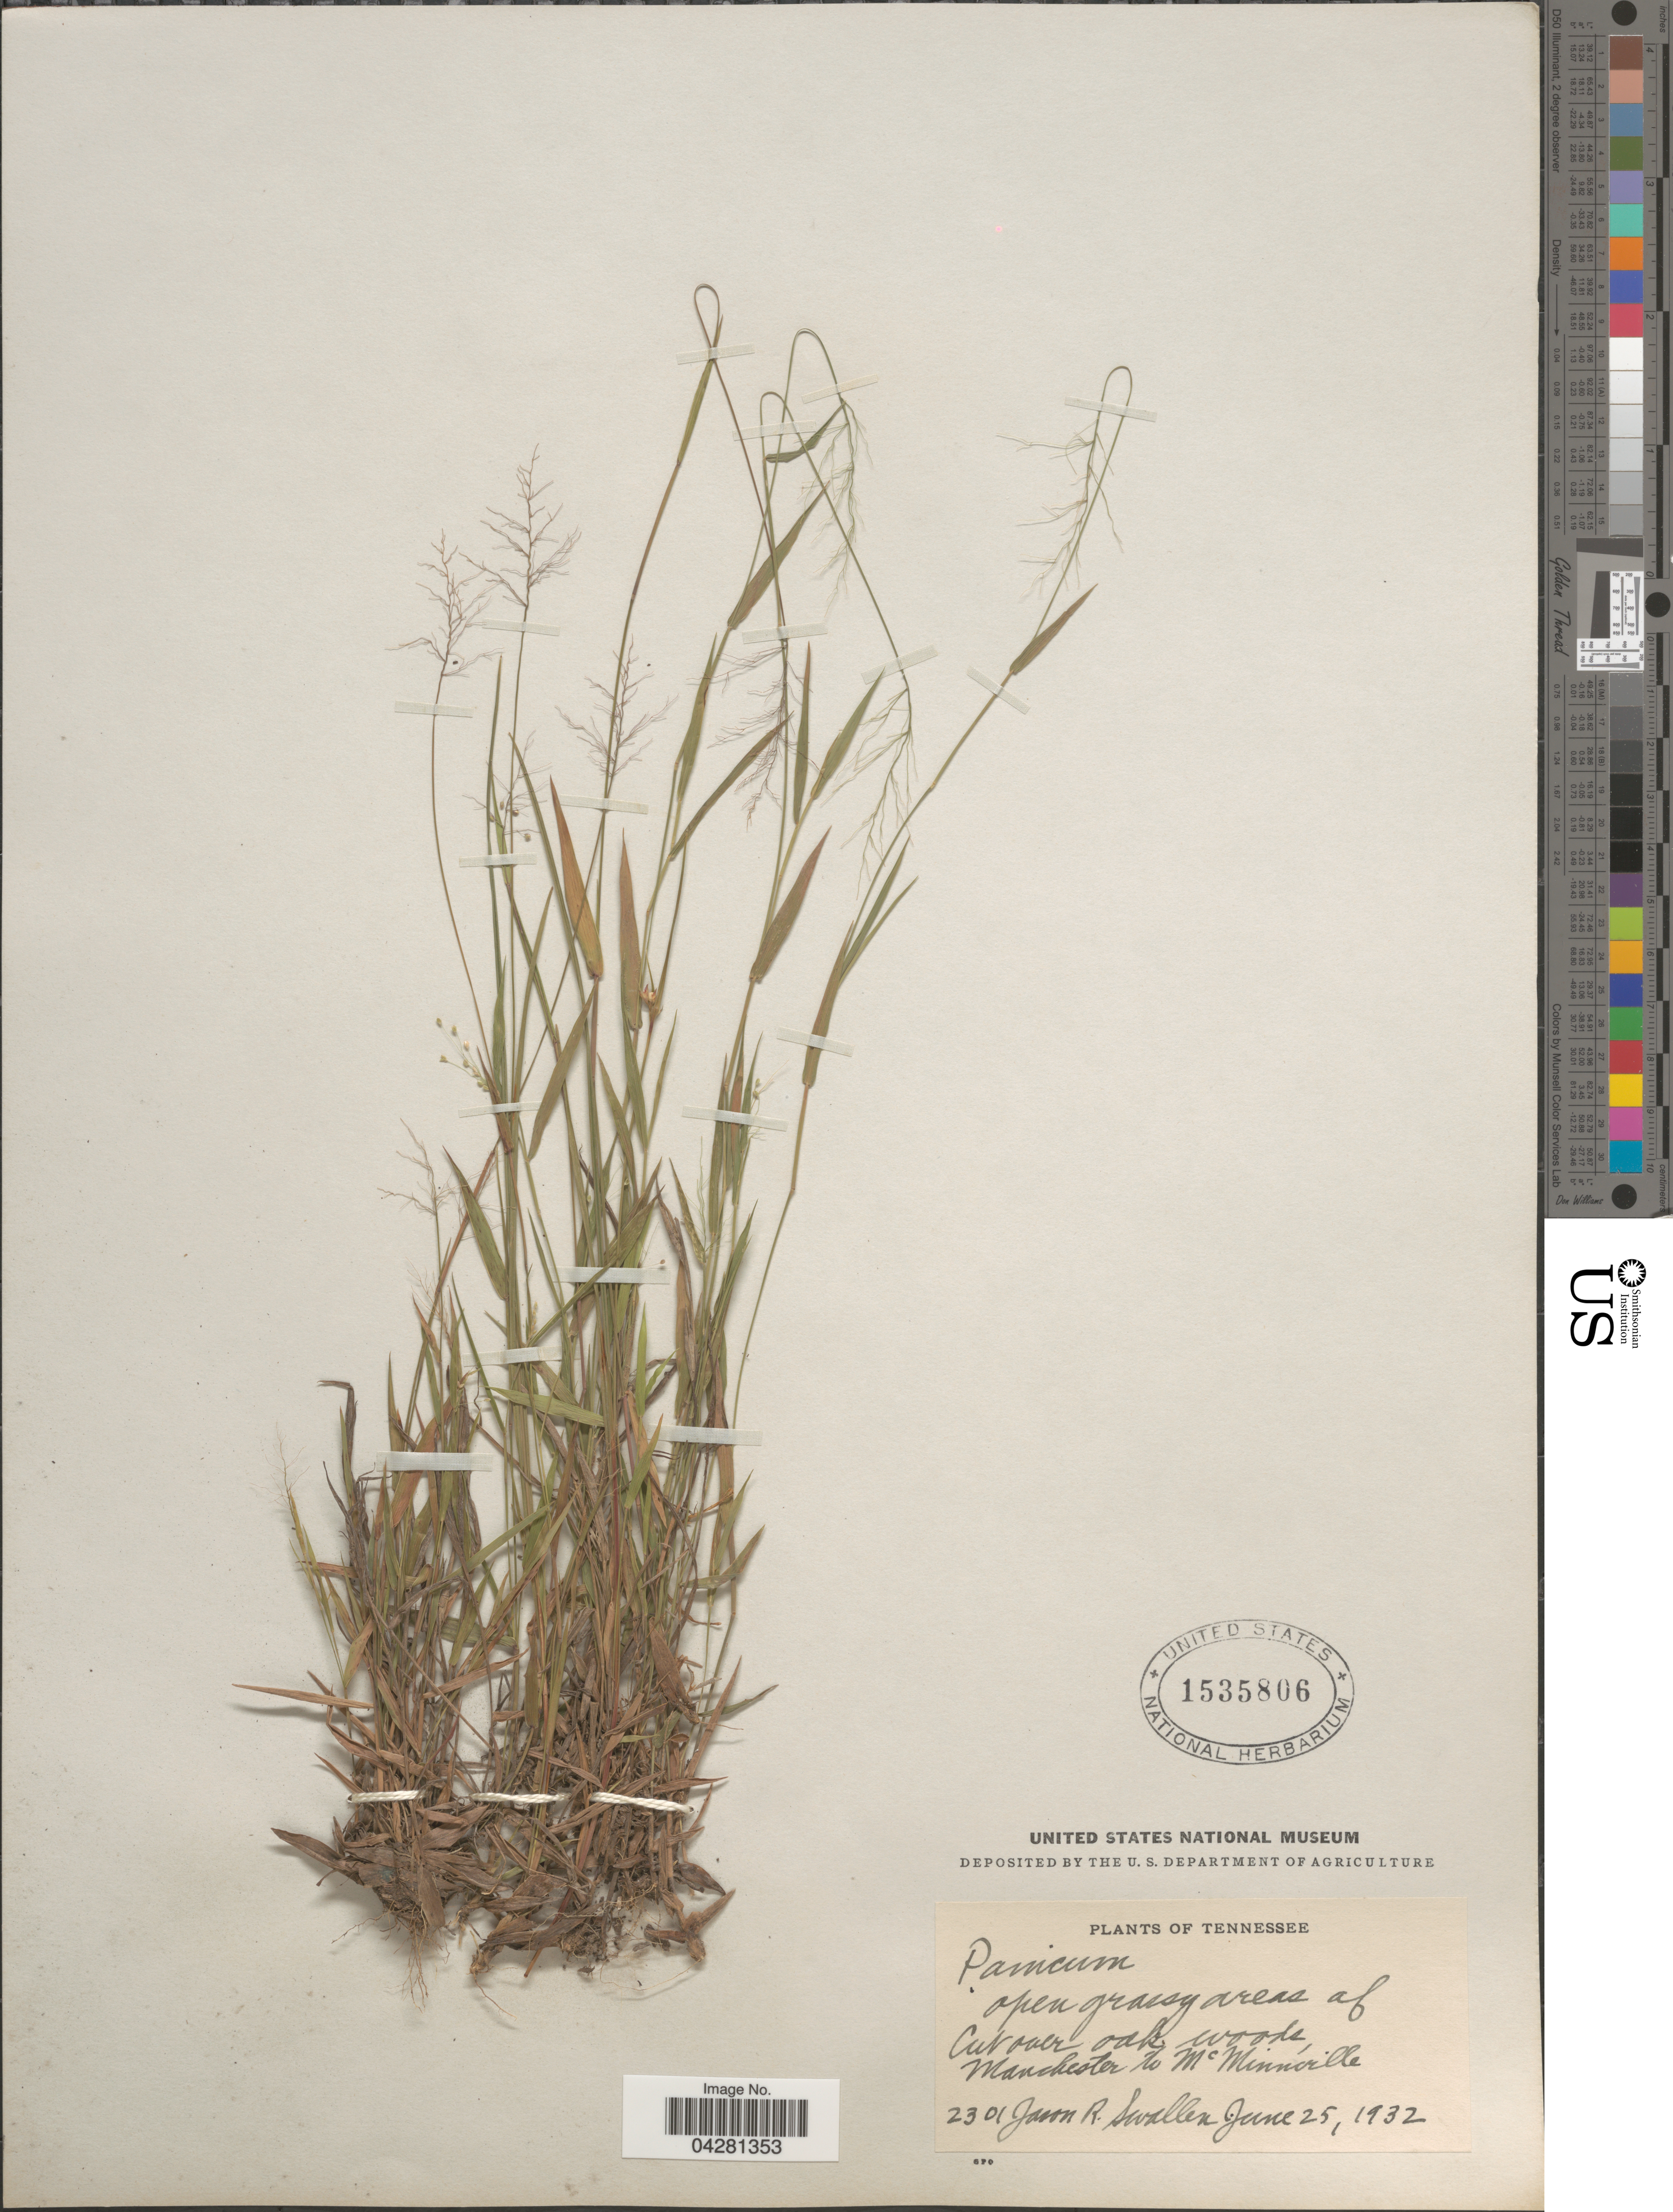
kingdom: Plantae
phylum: Tracheophyta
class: Liliopsida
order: Poales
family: Poaceae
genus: Dichanthelium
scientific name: Dichanthelium dichotomum var. unciphyllum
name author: (Trin.) Davidse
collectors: J. R. Swallen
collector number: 2301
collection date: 1932-06-25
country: United States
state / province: Tennessee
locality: Cut over oak woods, Manchester to Mc Minnville.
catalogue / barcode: US 1535806